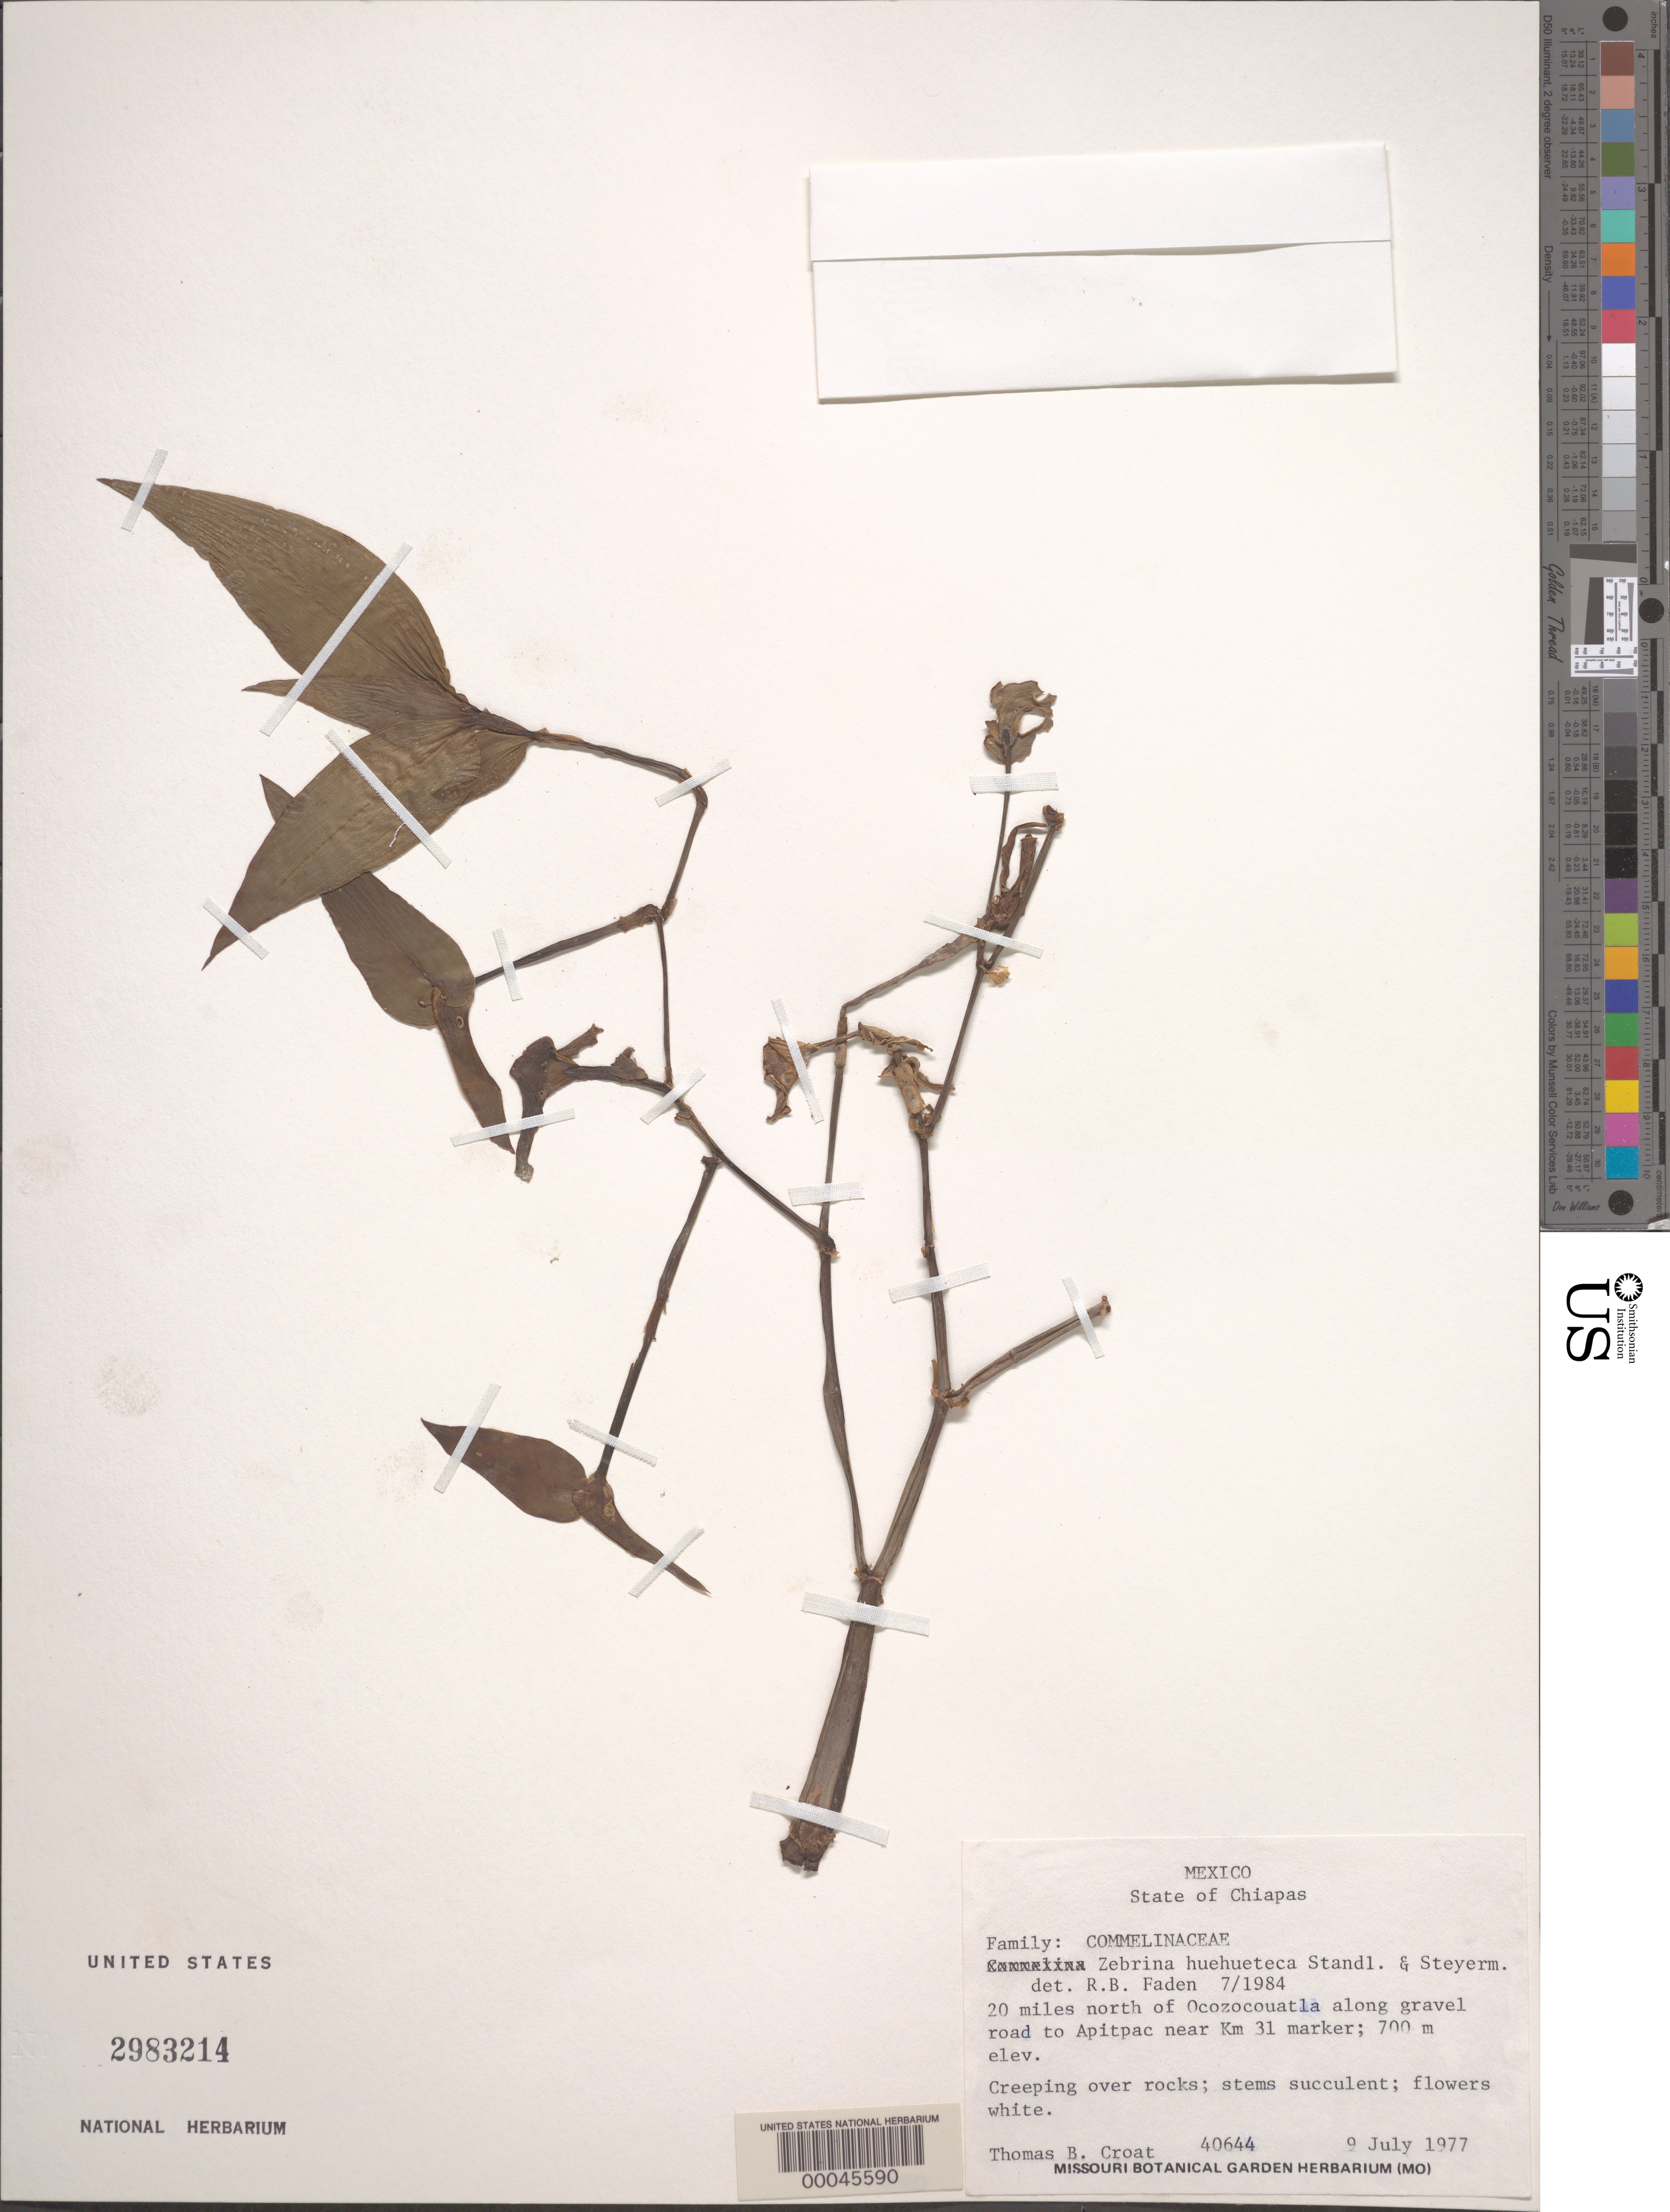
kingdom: Plantae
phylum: Tracheophyta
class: Liliopsida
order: Commelinales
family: Commelinaceae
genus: Tradescantia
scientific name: Tradescantia huehueteca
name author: (Standl. & Steyerm.) D.R. Hunt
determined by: Faden, Robert B., (US), Smithsonian Institution - National Museum of Natural History (UNITED STATES)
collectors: T. B. Croat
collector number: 40644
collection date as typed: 09 Jul 1977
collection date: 1977-07-09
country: Mexico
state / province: Chiapas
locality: N of Ocozocuatla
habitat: Rocky roadside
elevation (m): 700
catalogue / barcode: US 2983214